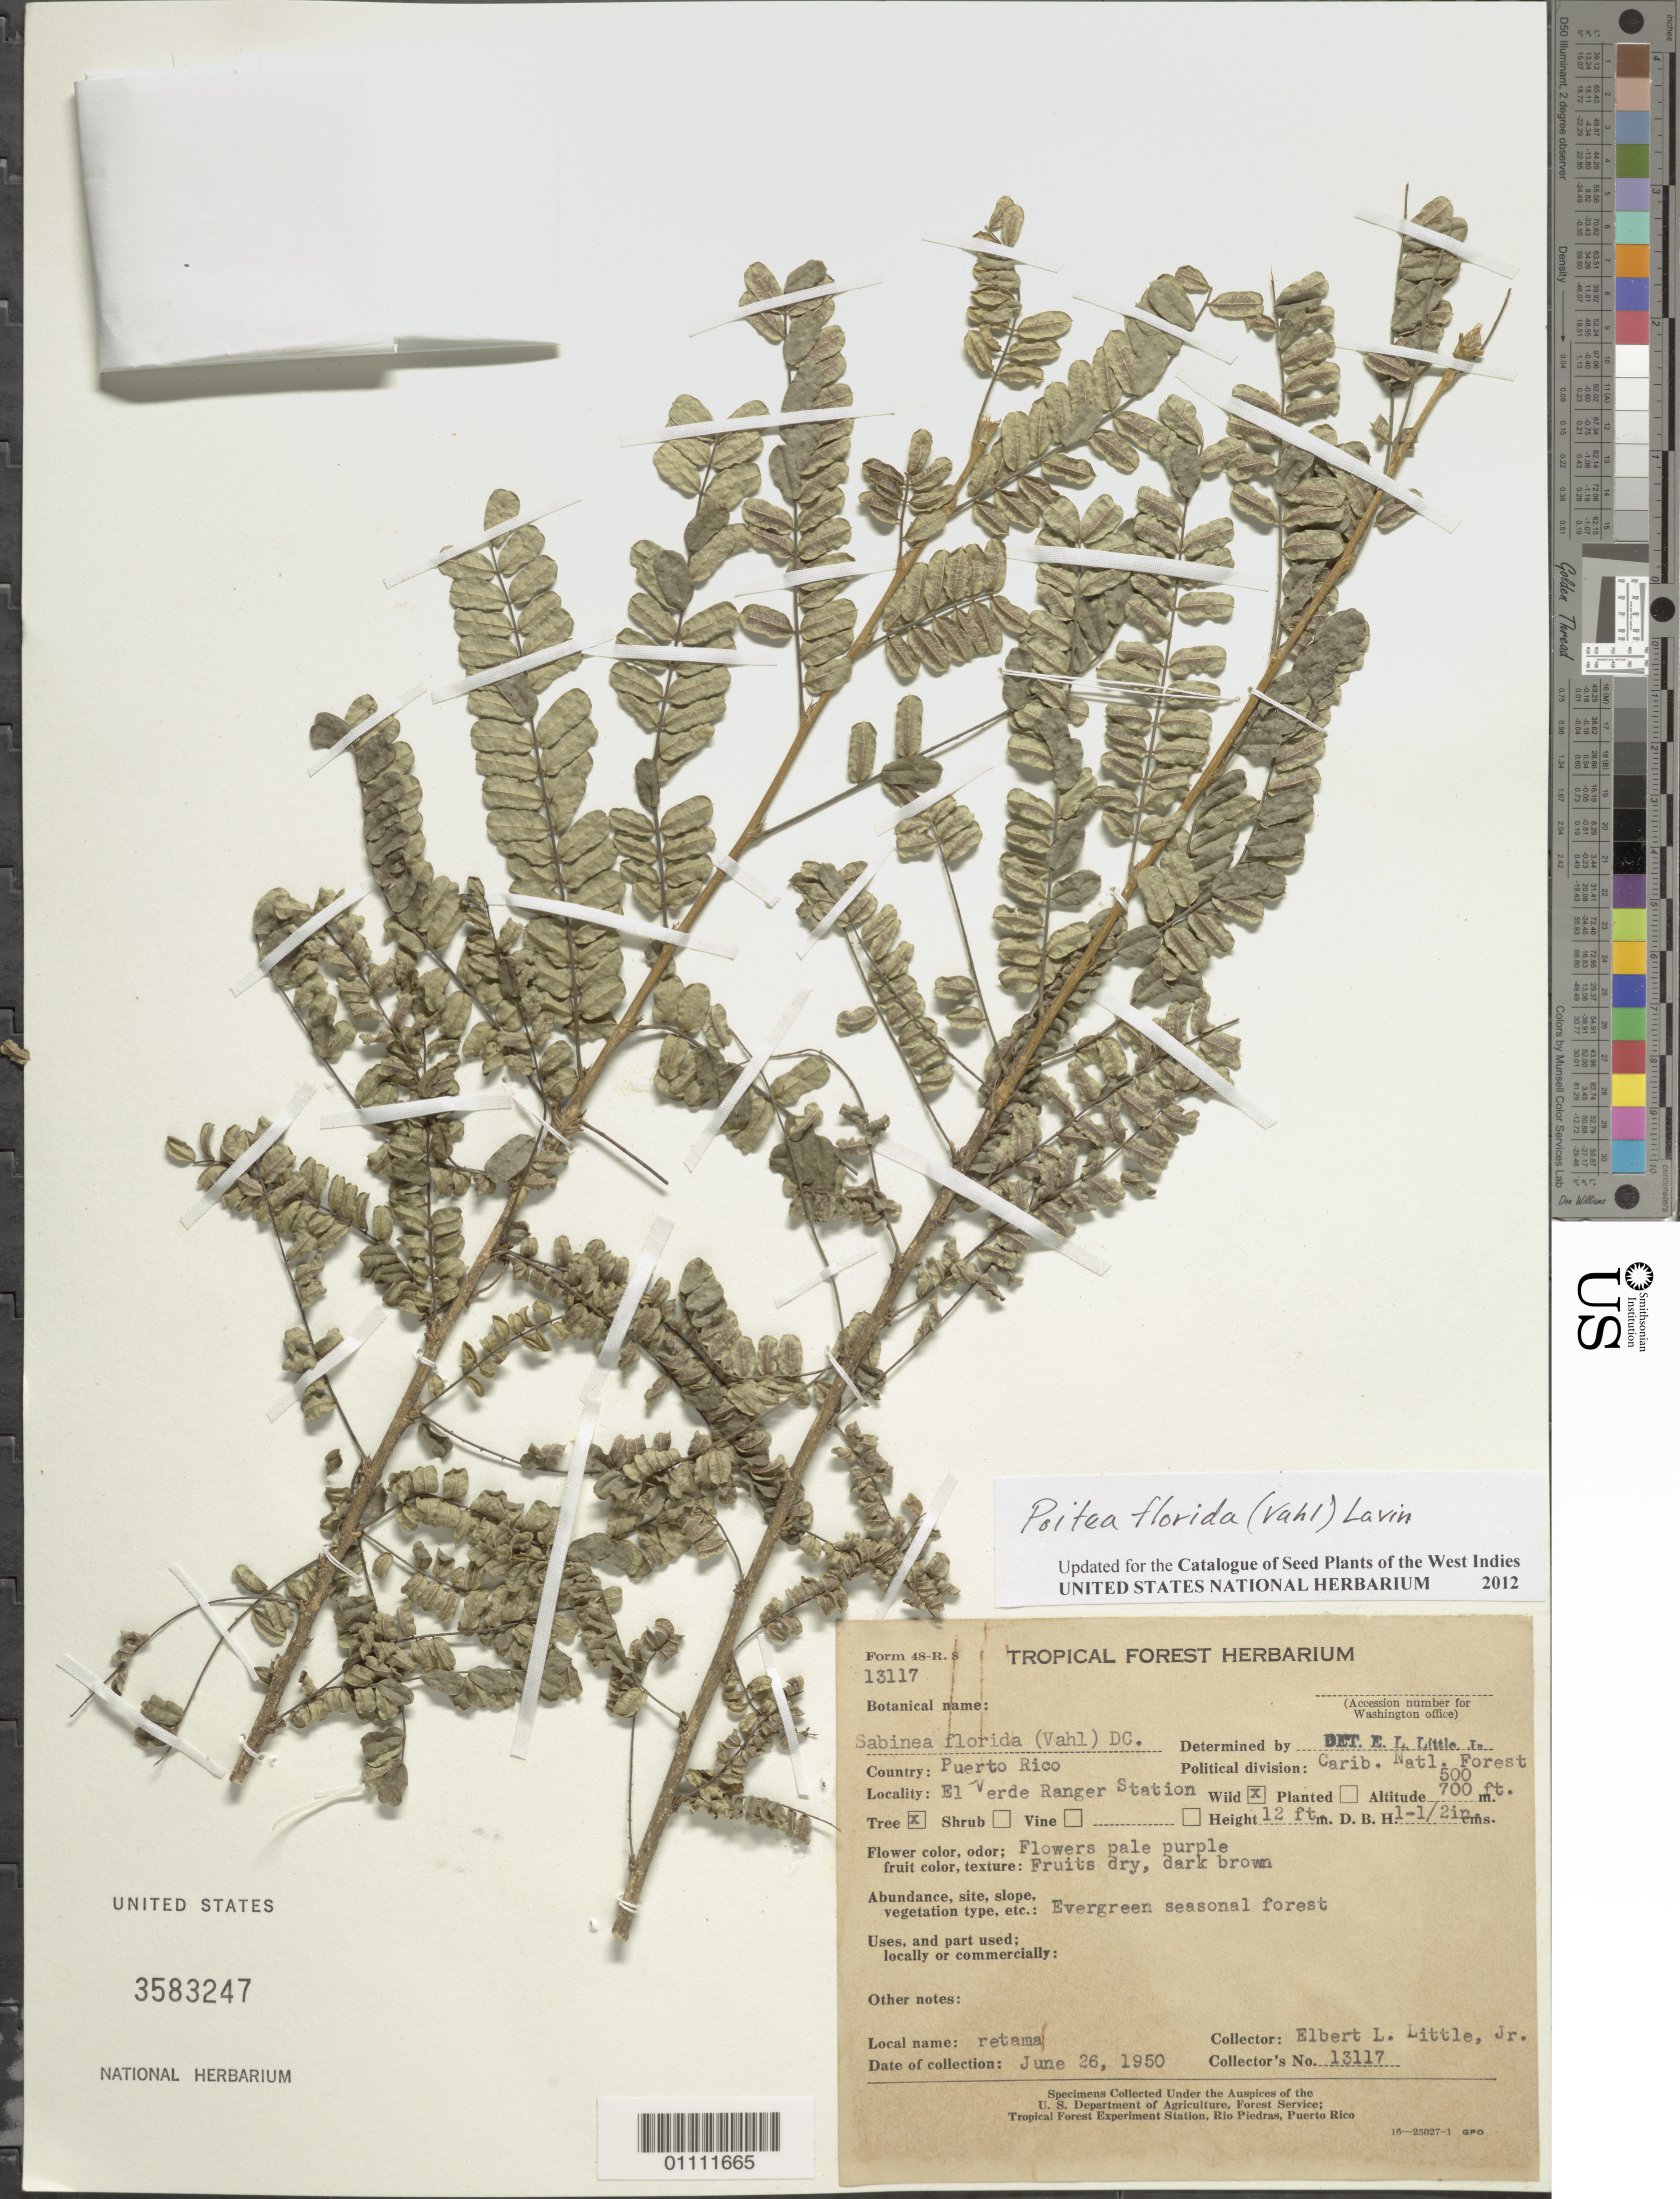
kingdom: Plantae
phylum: Tracheophyta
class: Magnoliopsida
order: Fabales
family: Fabaceae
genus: Poitea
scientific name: Poitea florida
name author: (Vahl) Lavin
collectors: E. L. Little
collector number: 13117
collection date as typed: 26 Jun 1950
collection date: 1950-06-26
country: Puerto Rico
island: Puerto Rico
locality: Carib. Natl. Forest, El Verde Ranger Station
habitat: Evergreen seasonal forest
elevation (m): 152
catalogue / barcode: US 3583247